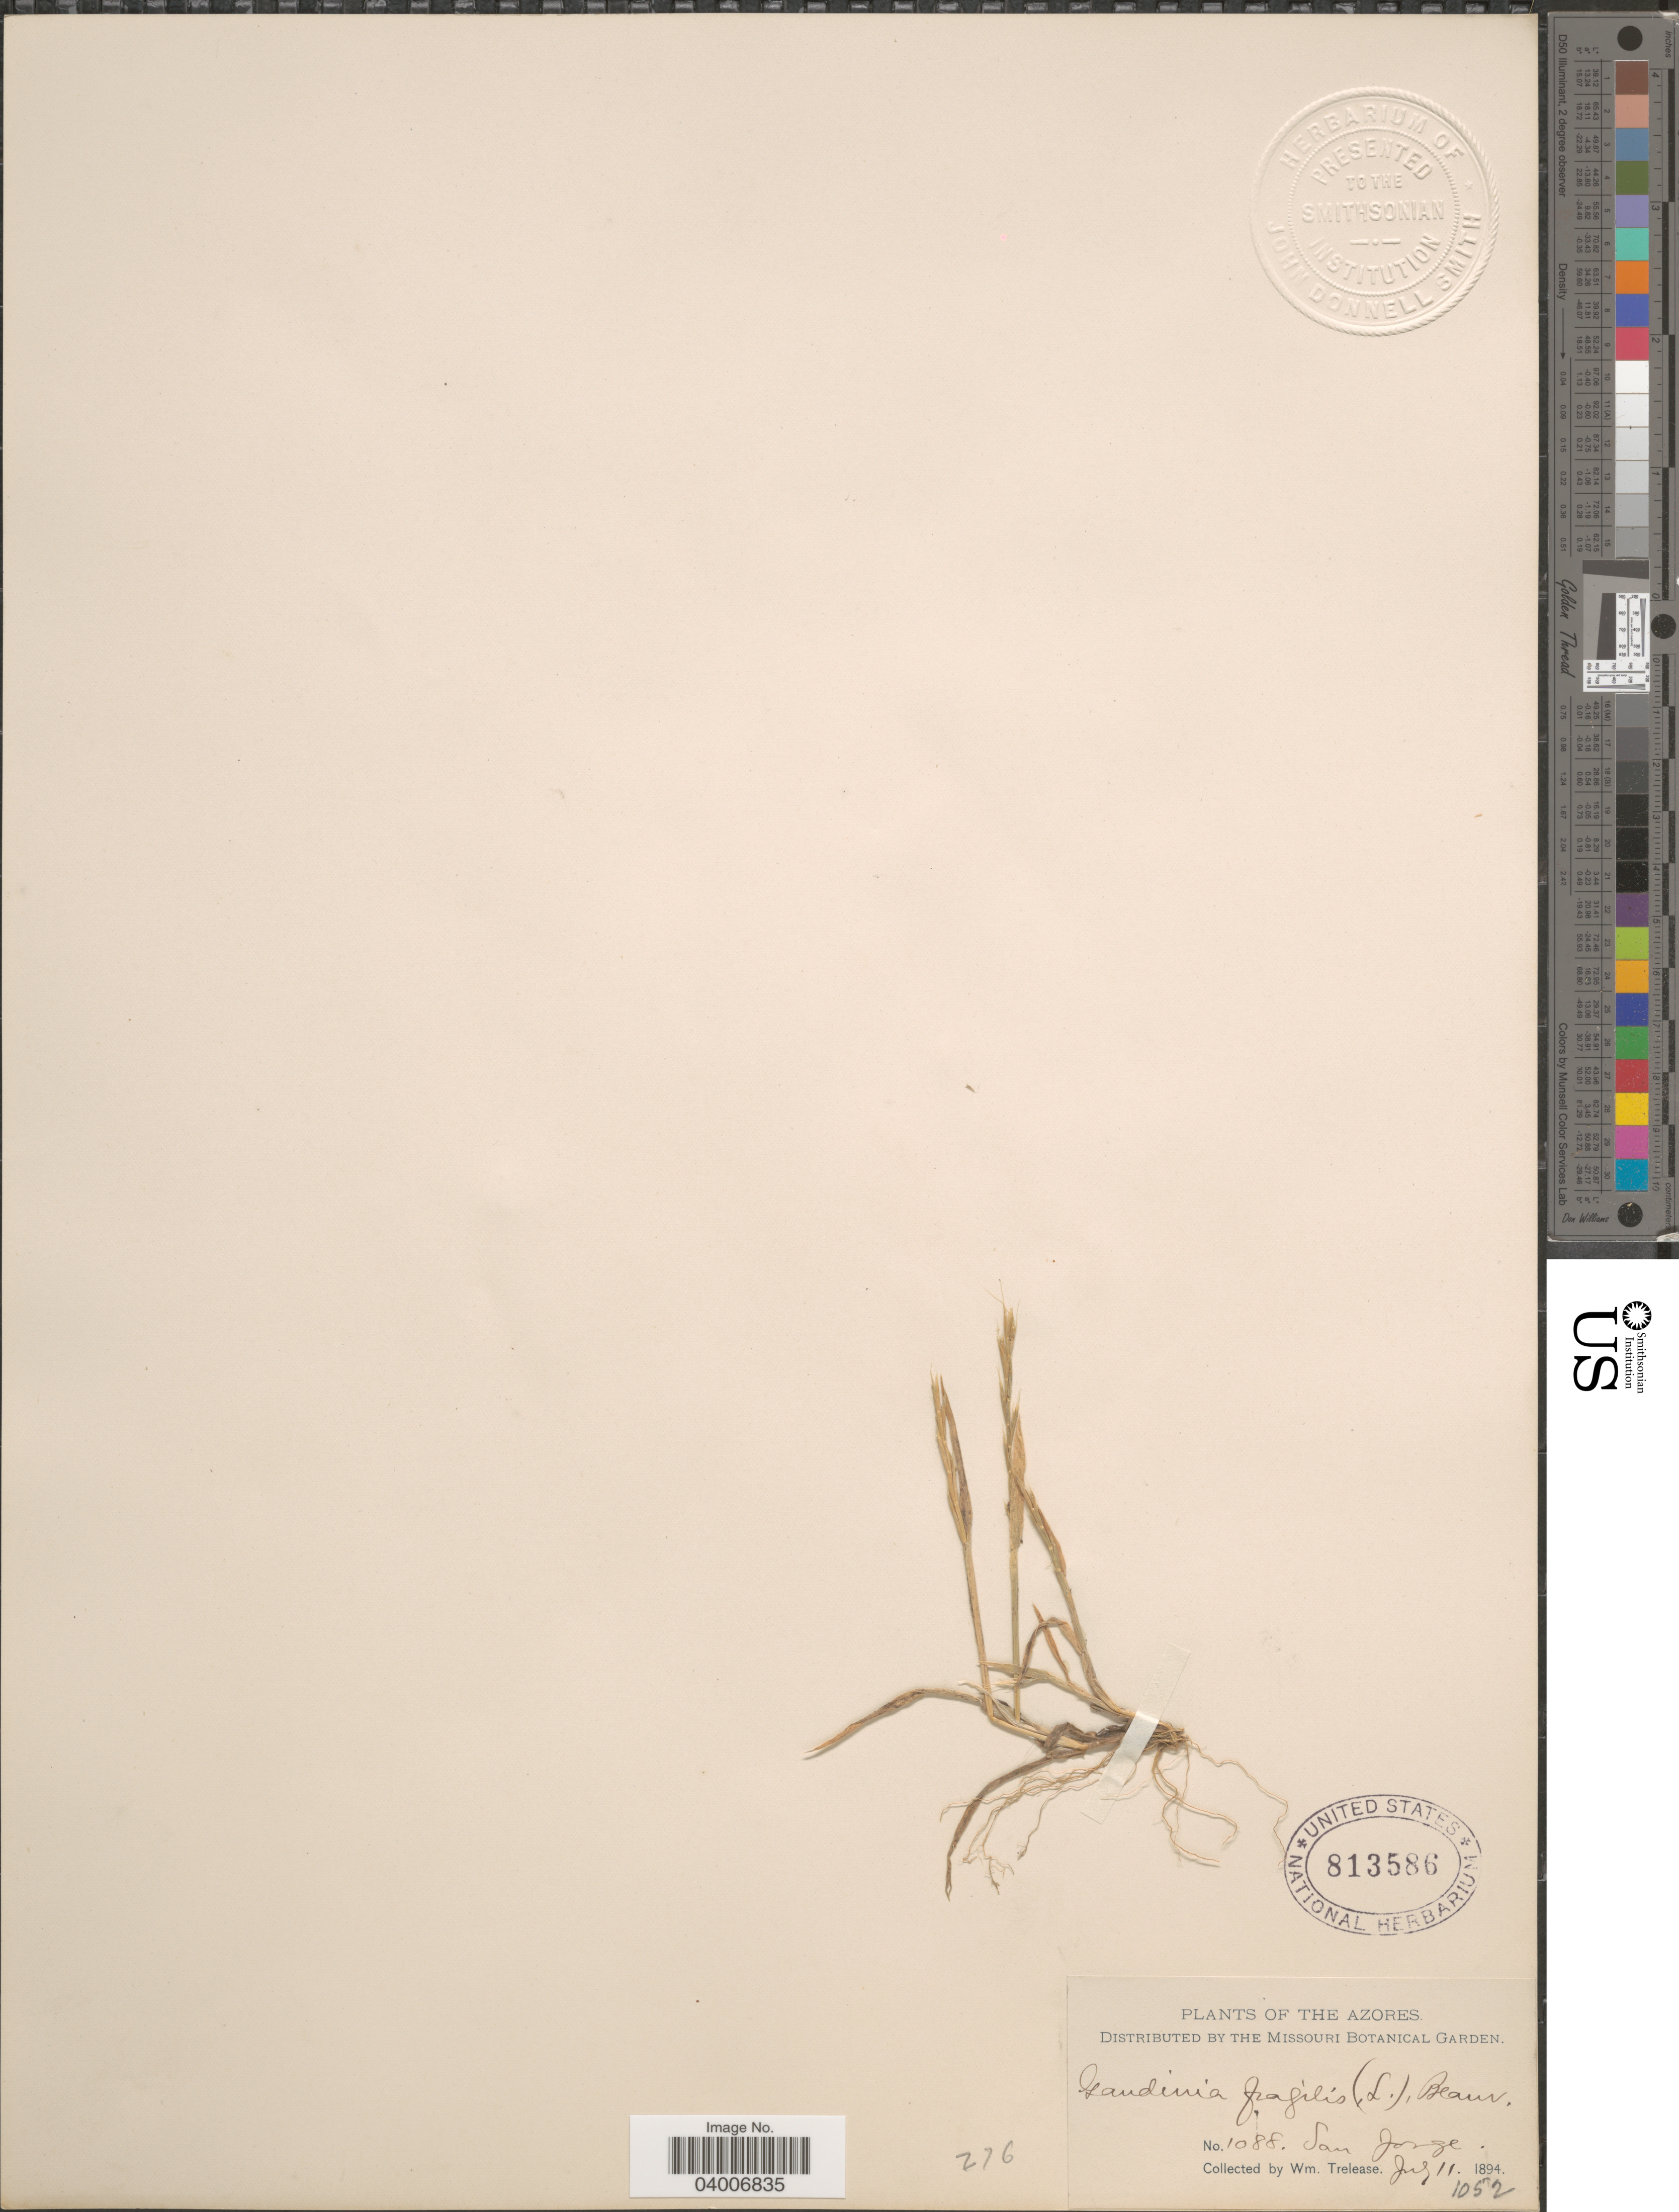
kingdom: Plantae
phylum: Tracheophyta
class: Liliopsida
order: Poales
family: Poaceae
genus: Gaudinia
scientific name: Gaudinia fragilis var. fragilis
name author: (L.) P. Beauv.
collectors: W. Trelease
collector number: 1088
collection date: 1894-07-11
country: Portugal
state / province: Azores (Aut. Reg.)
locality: The Azores. San Jorge.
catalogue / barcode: US 813586